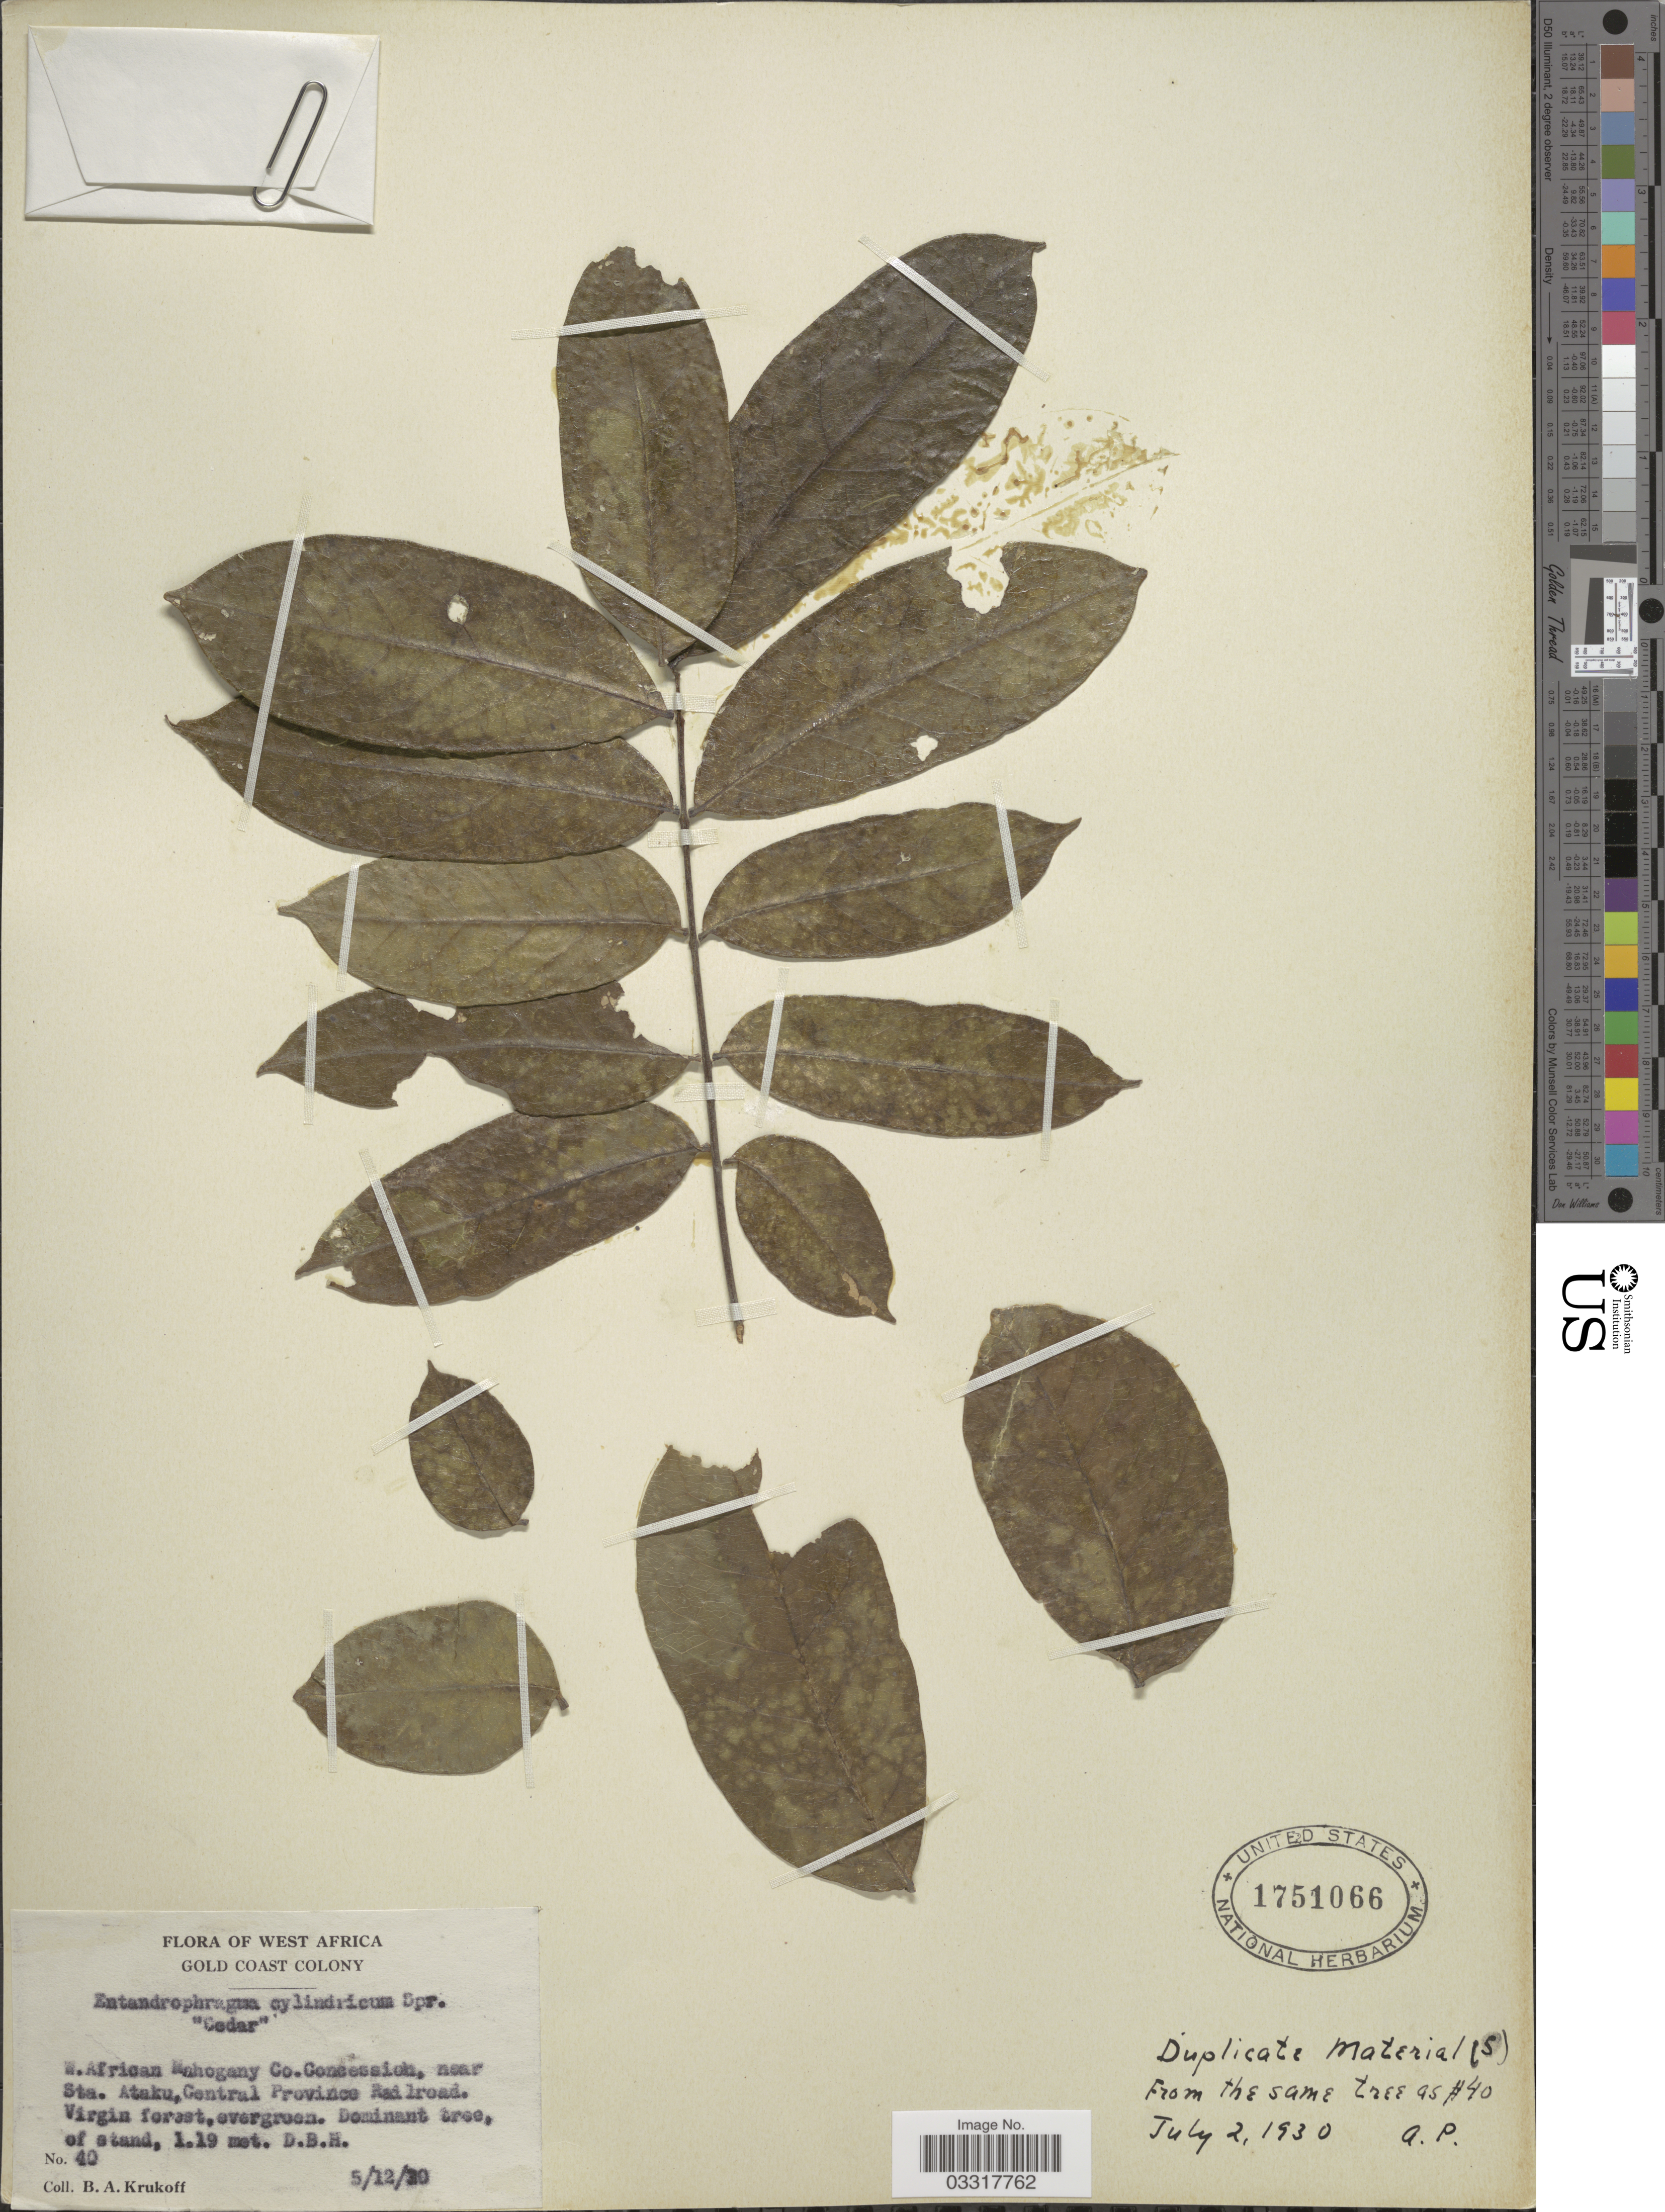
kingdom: Plantae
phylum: Tracheophyta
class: Magnoliopsida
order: Sapindales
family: Meliaceae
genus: Entandrophragma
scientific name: Entandrophragma cylindricum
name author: (Sprague) Sprague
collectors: B. A. Krukoff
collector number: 40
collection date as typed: Transcribed d/m/y: 5/12/30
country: Ghana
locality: West Africa, W. African Mahogany Co. Concession, near Sta. Ataku, Central Province Railroad, Virgin forest.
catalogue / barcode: US 1751066